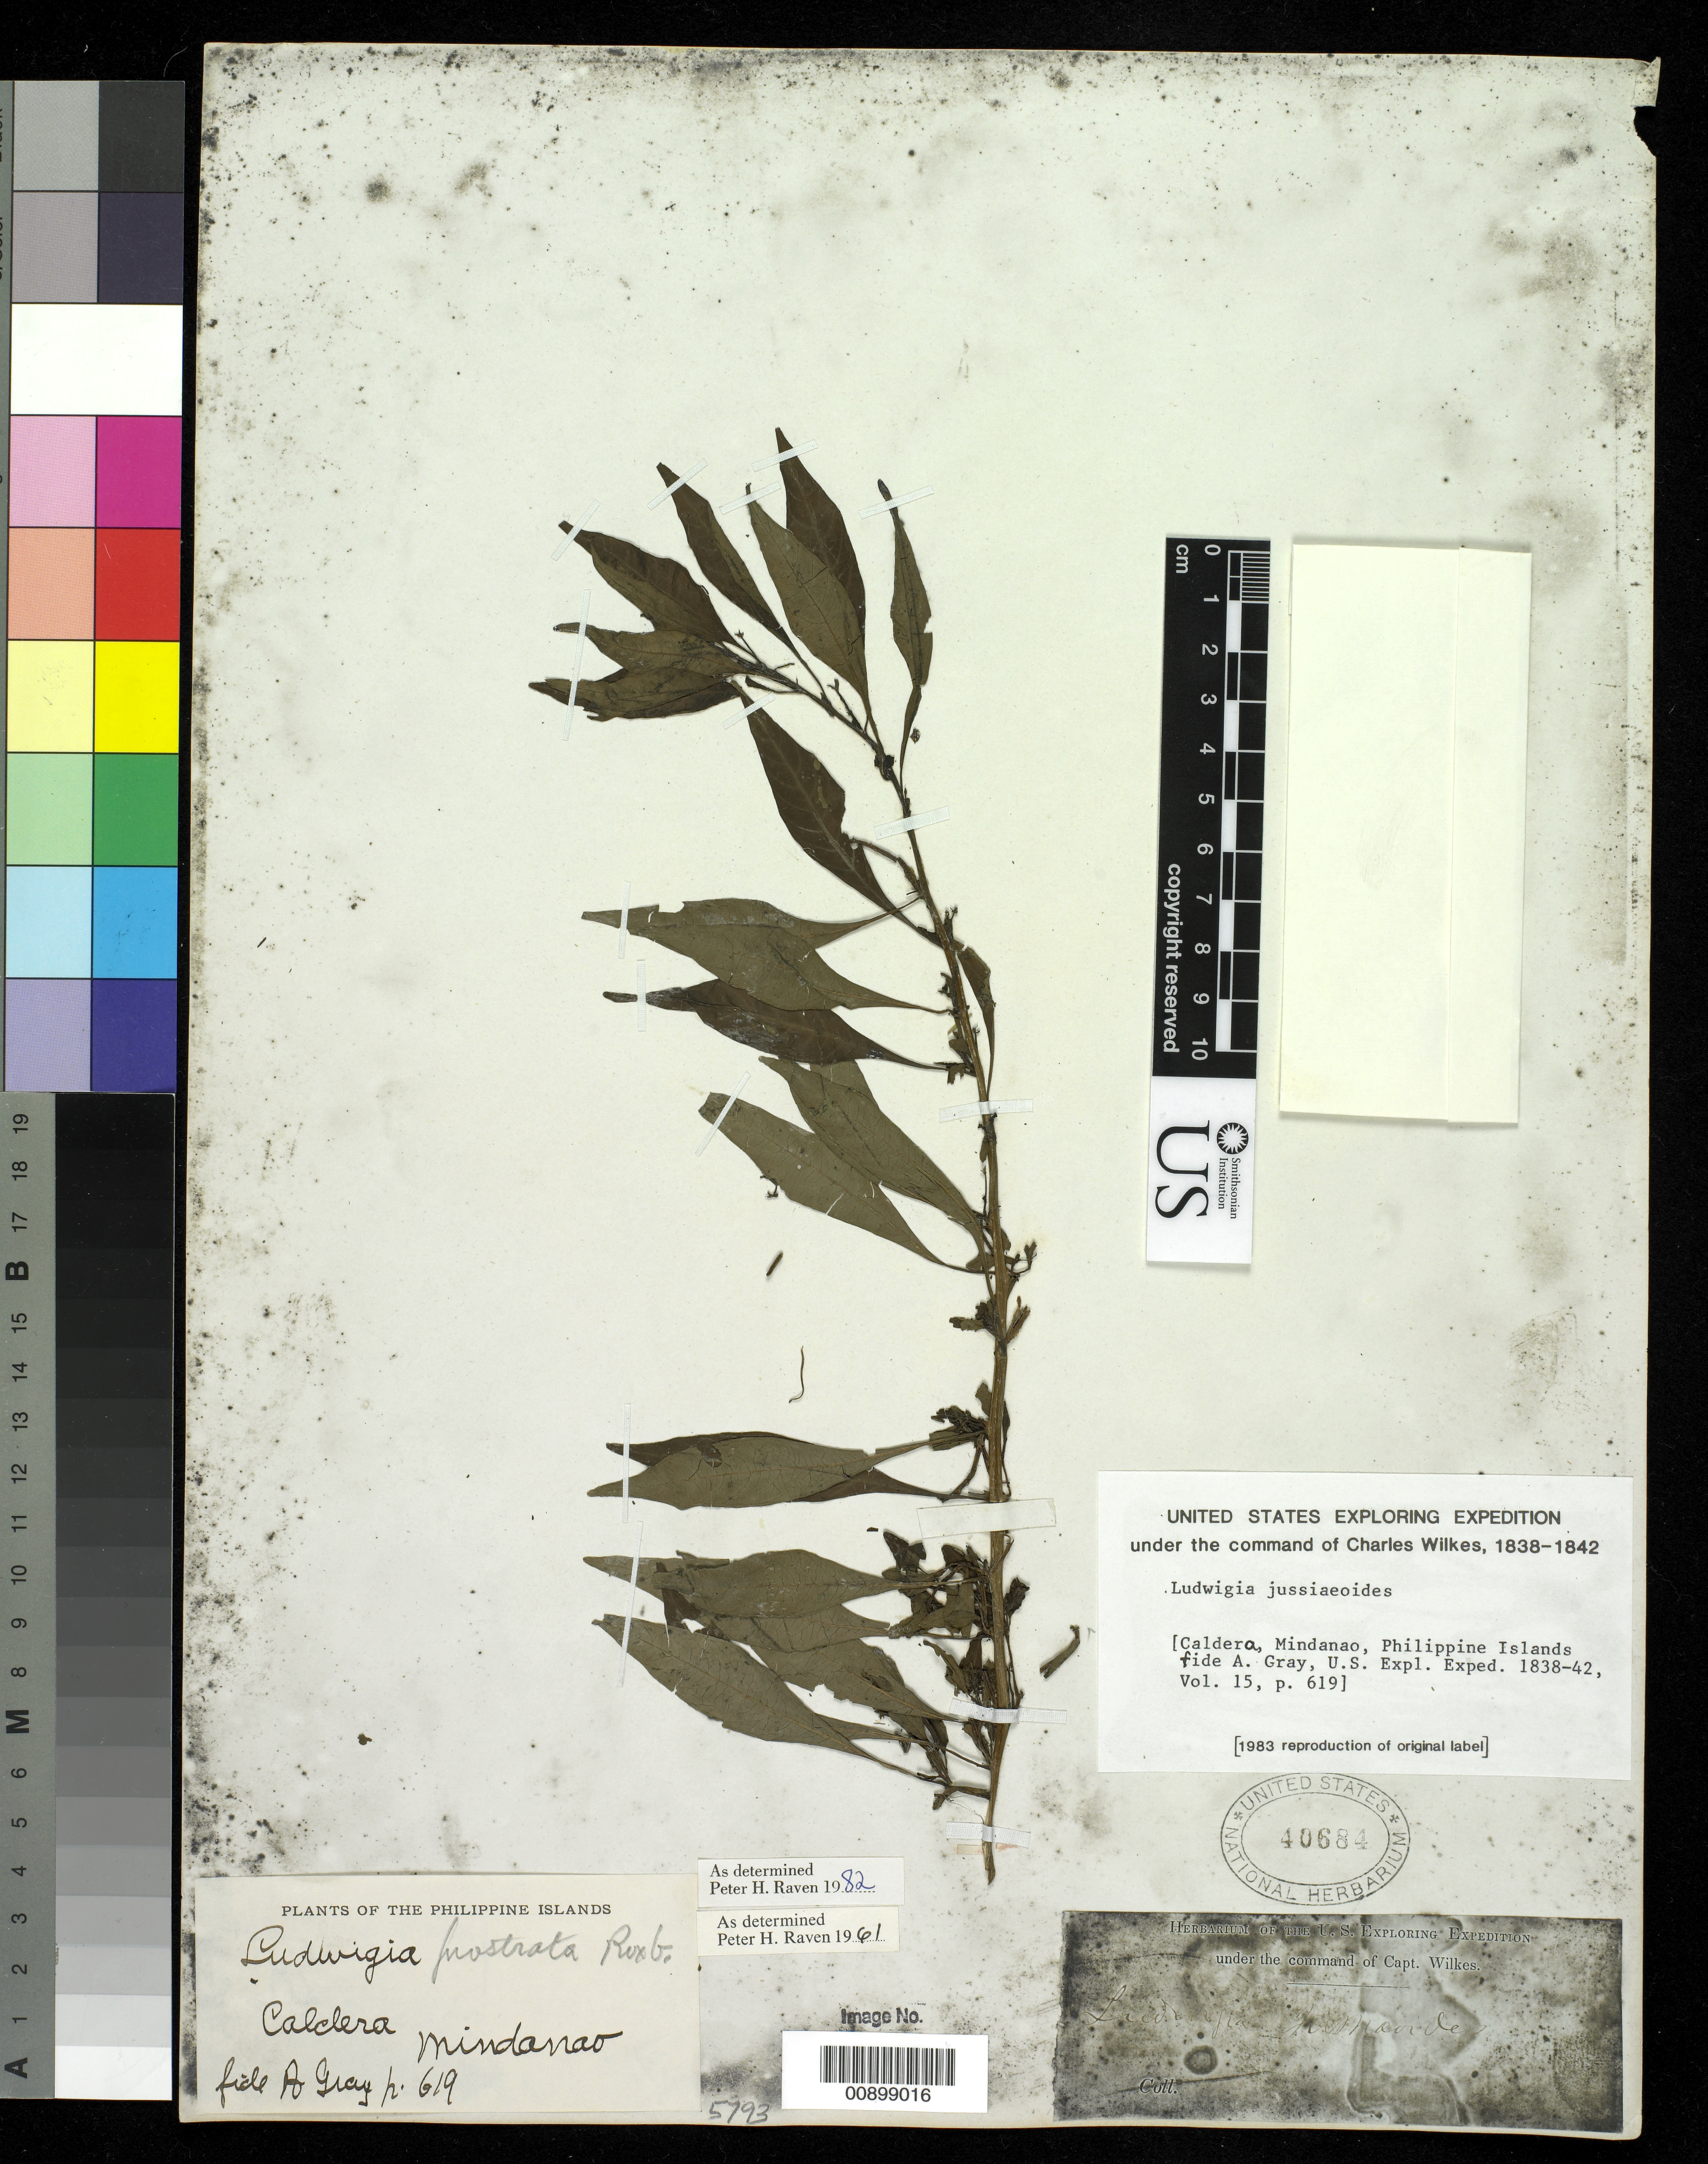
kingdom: Plantae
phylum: Tracheophyta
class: Magnoliopsida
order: Myrtales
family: Onagraceae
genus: Ludwigia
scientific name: Ludwigia prostrata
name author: Roxb.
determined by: Raven, P. H.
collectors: Wilkes Explor. Exped.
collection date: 1838/1842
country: Philippines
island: Mindanao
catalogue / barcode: US 40684